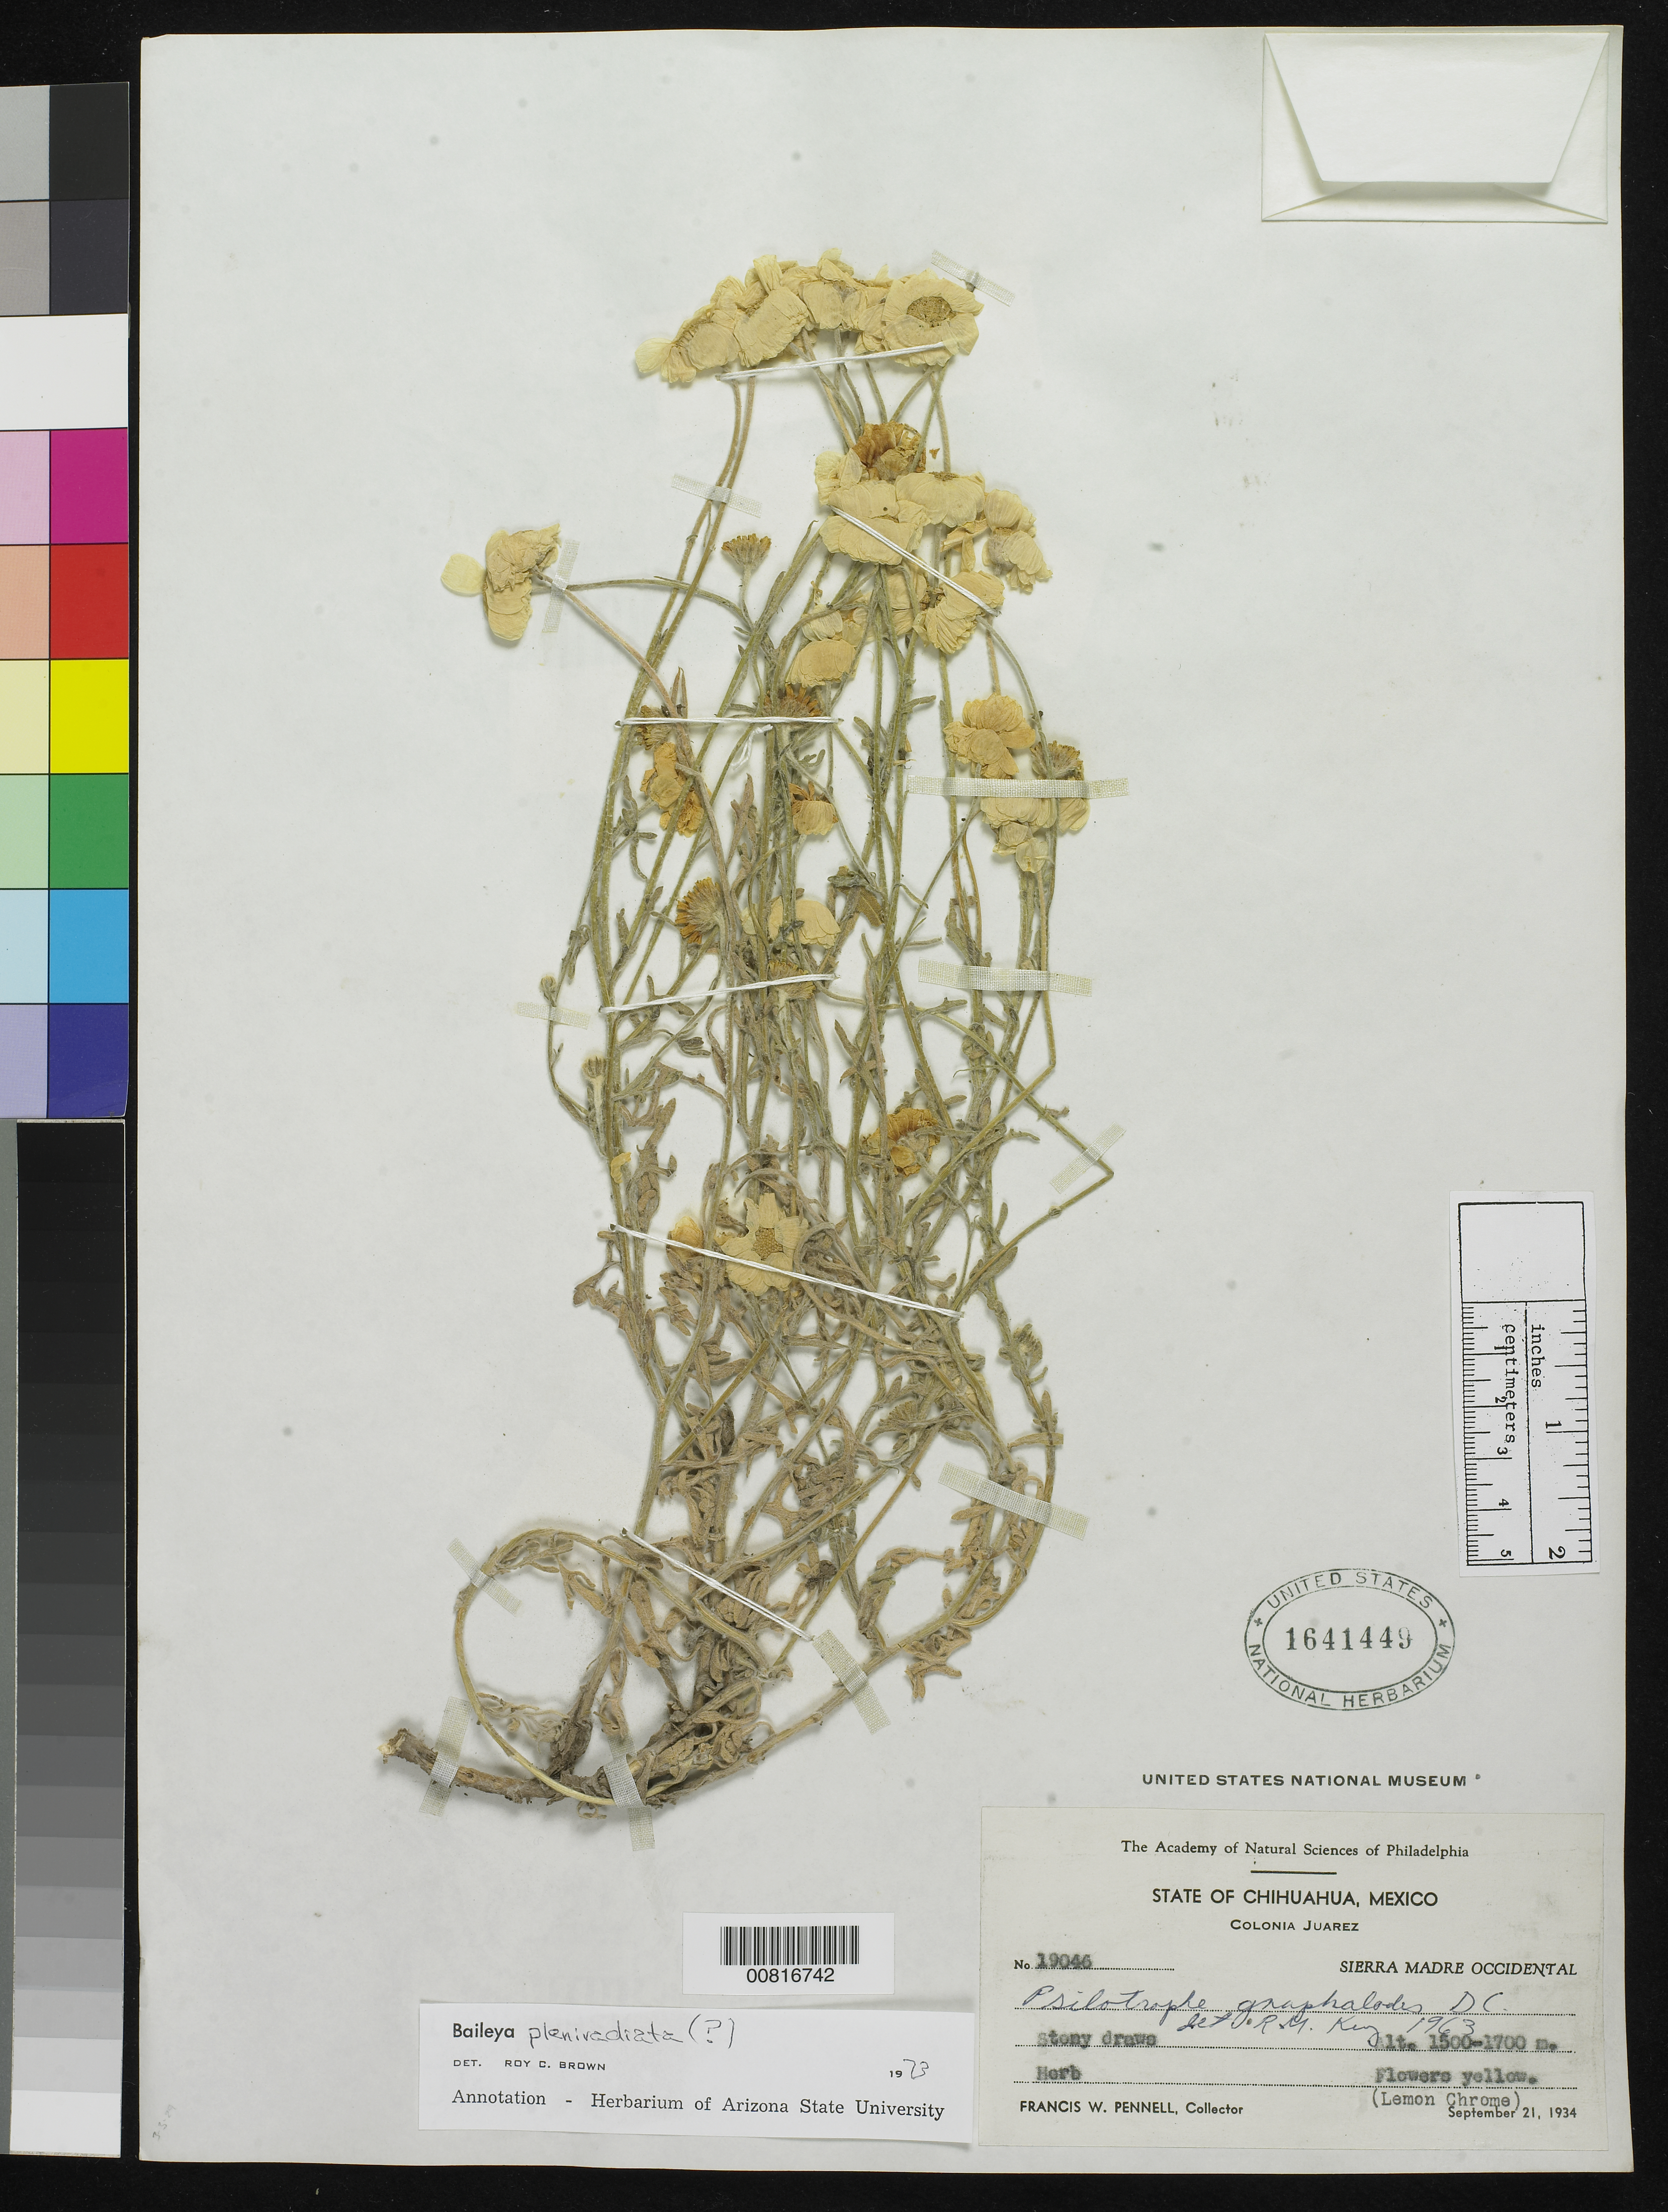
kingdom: Plantae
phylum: Tracheophyta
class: Magnoliopsida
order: Asterales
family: Asteraceae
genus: Baileya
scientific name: Baileya pleniradiata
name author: Harv. & A. Gray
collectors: F. W. Pennell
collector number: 19046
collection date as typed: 21 Sep 1934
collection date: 1934-09-21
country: Mexico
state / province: Chihuahua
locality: Colonia Juárez, Sierra Madre Occidental, Chihuahua.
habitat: Stony draws.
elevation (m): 1700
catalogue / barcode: US 1641449